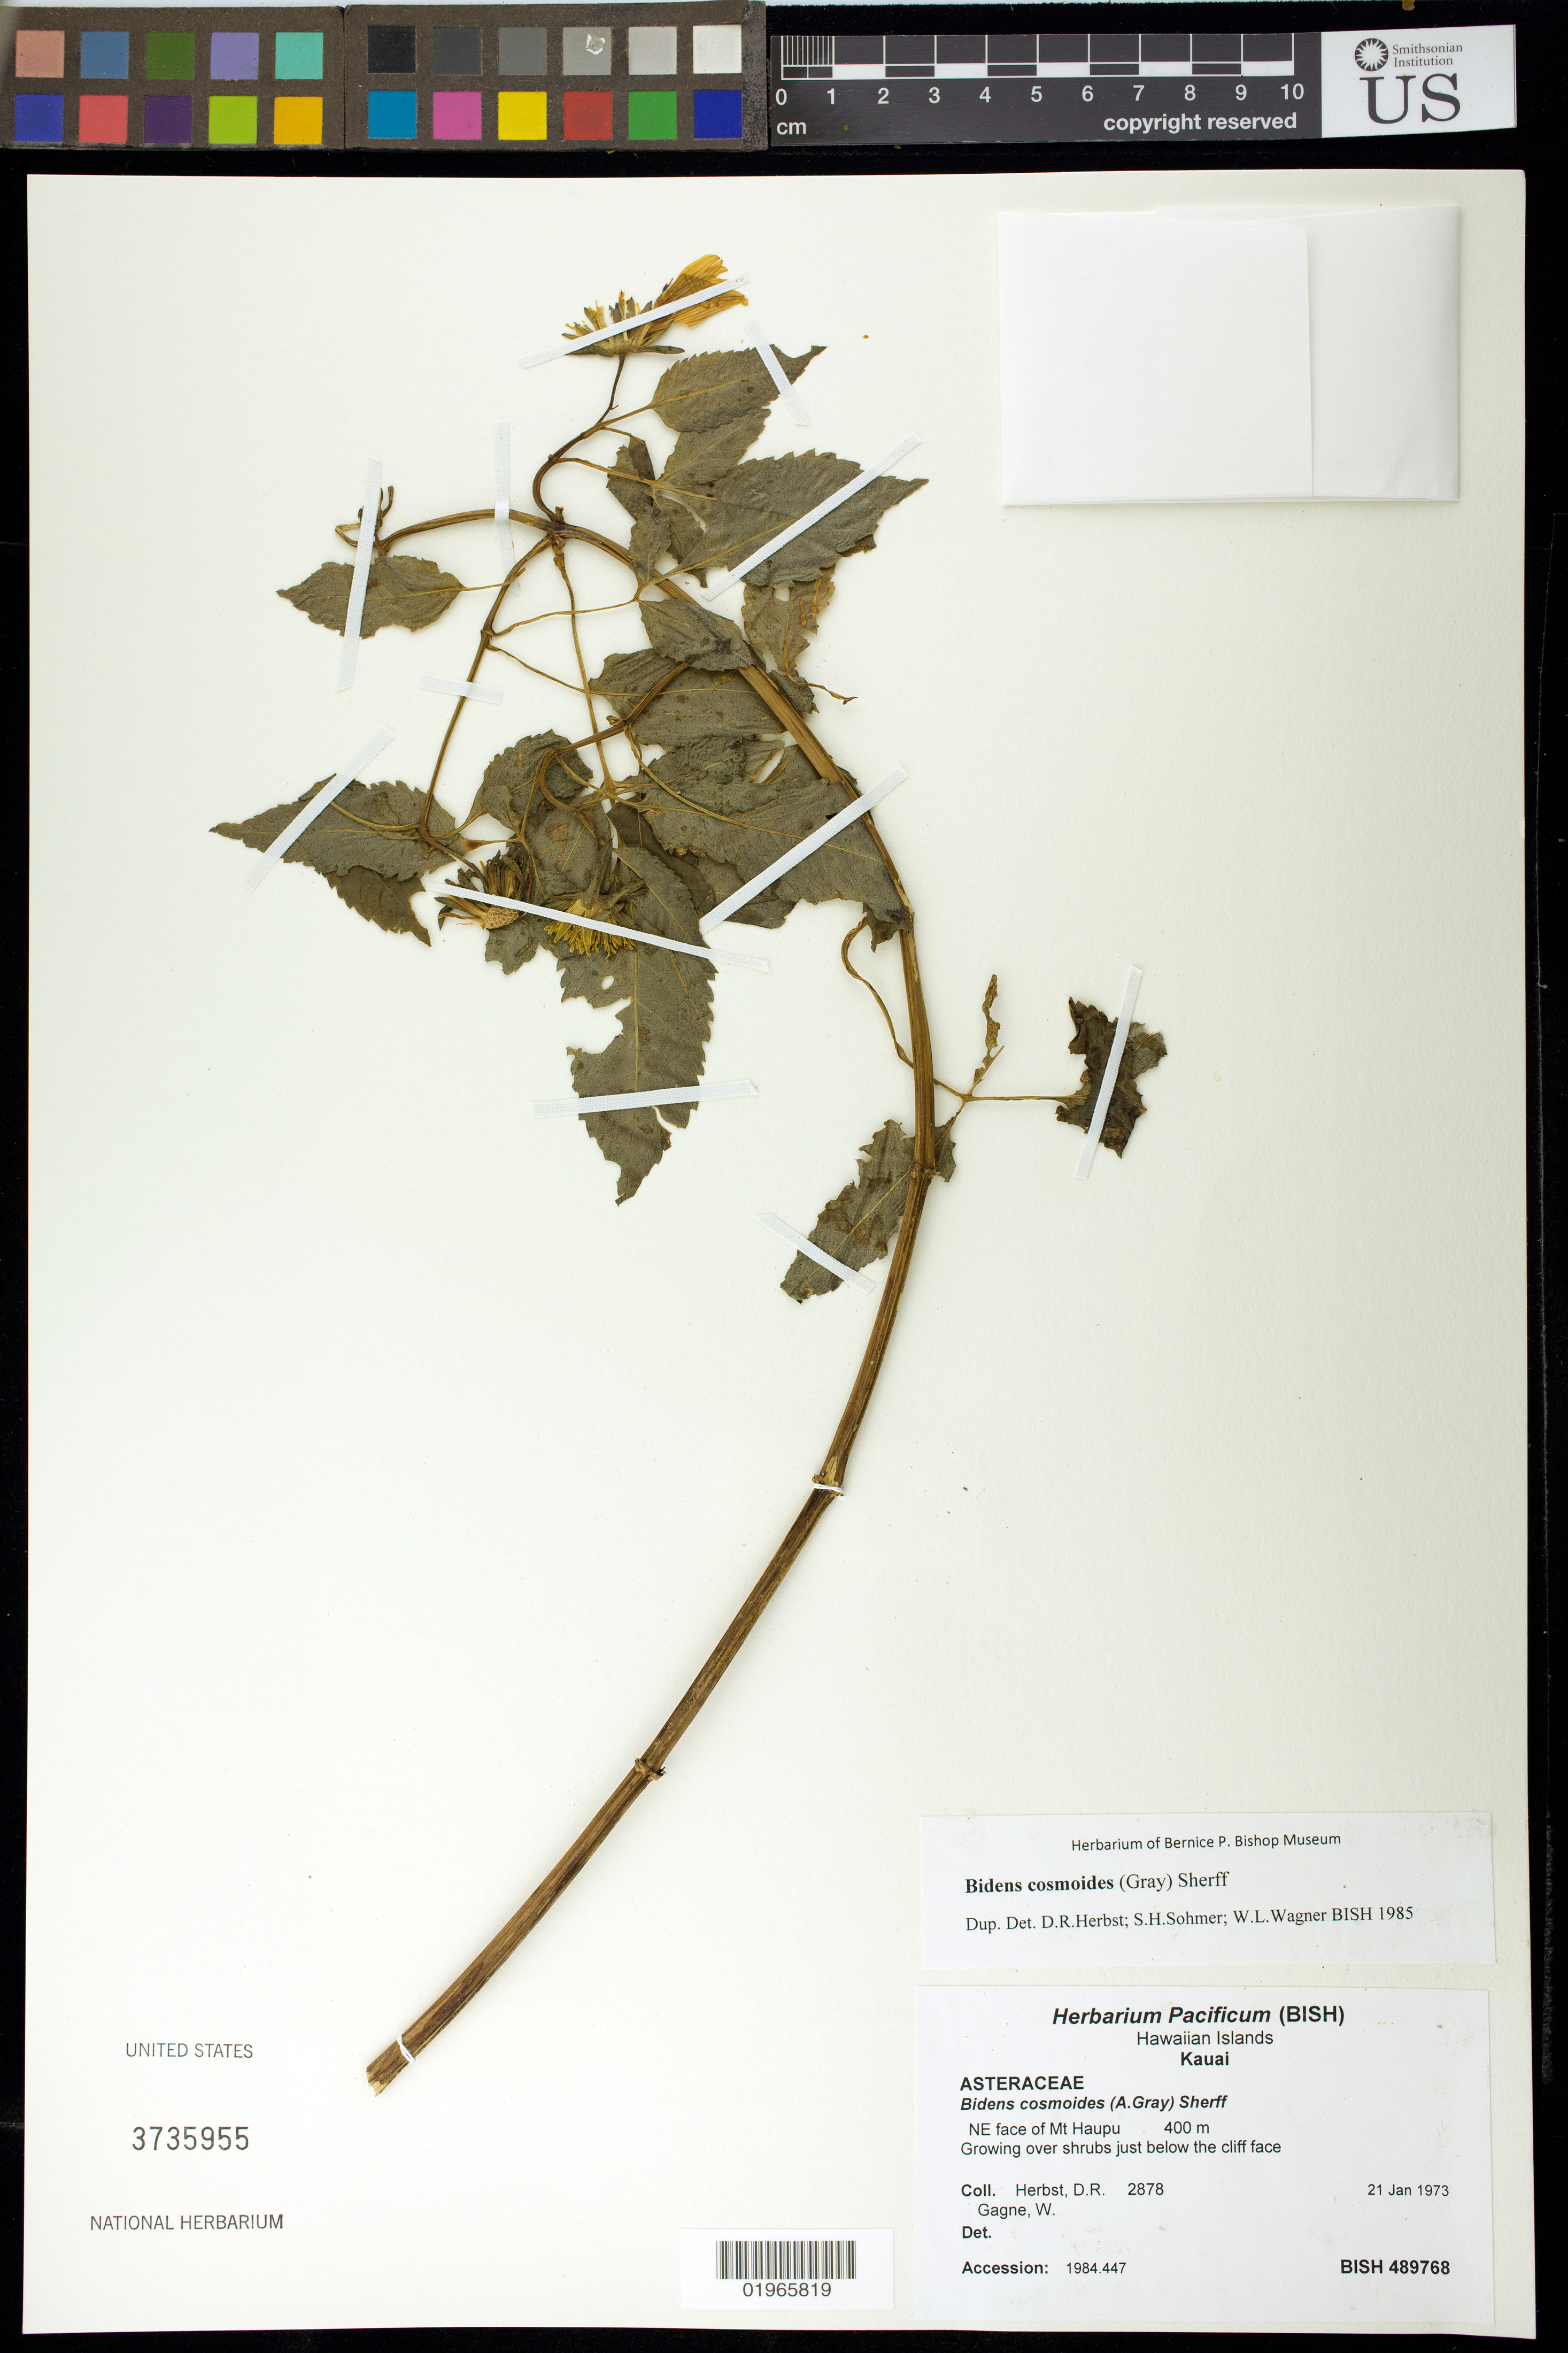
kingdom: Plantae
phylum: Tracheophyta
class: Magnoliopsida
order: Asterales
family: Asteraceae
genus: Bidens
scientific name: Bidens cosmoides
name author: (A. Gray) Sherff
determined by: Herbst, D. R.; Sohmer, S. H.; Wagner, W. L.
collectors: D. R. Herbst & W. Gagne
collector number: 2878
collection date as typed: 21 Jan 1973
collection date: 1973-01-21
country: United States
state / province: Hawaii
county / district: Kauai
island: Kaua'i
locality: NE face of Haupu Mountain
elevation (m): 400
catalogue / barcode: US 3735955